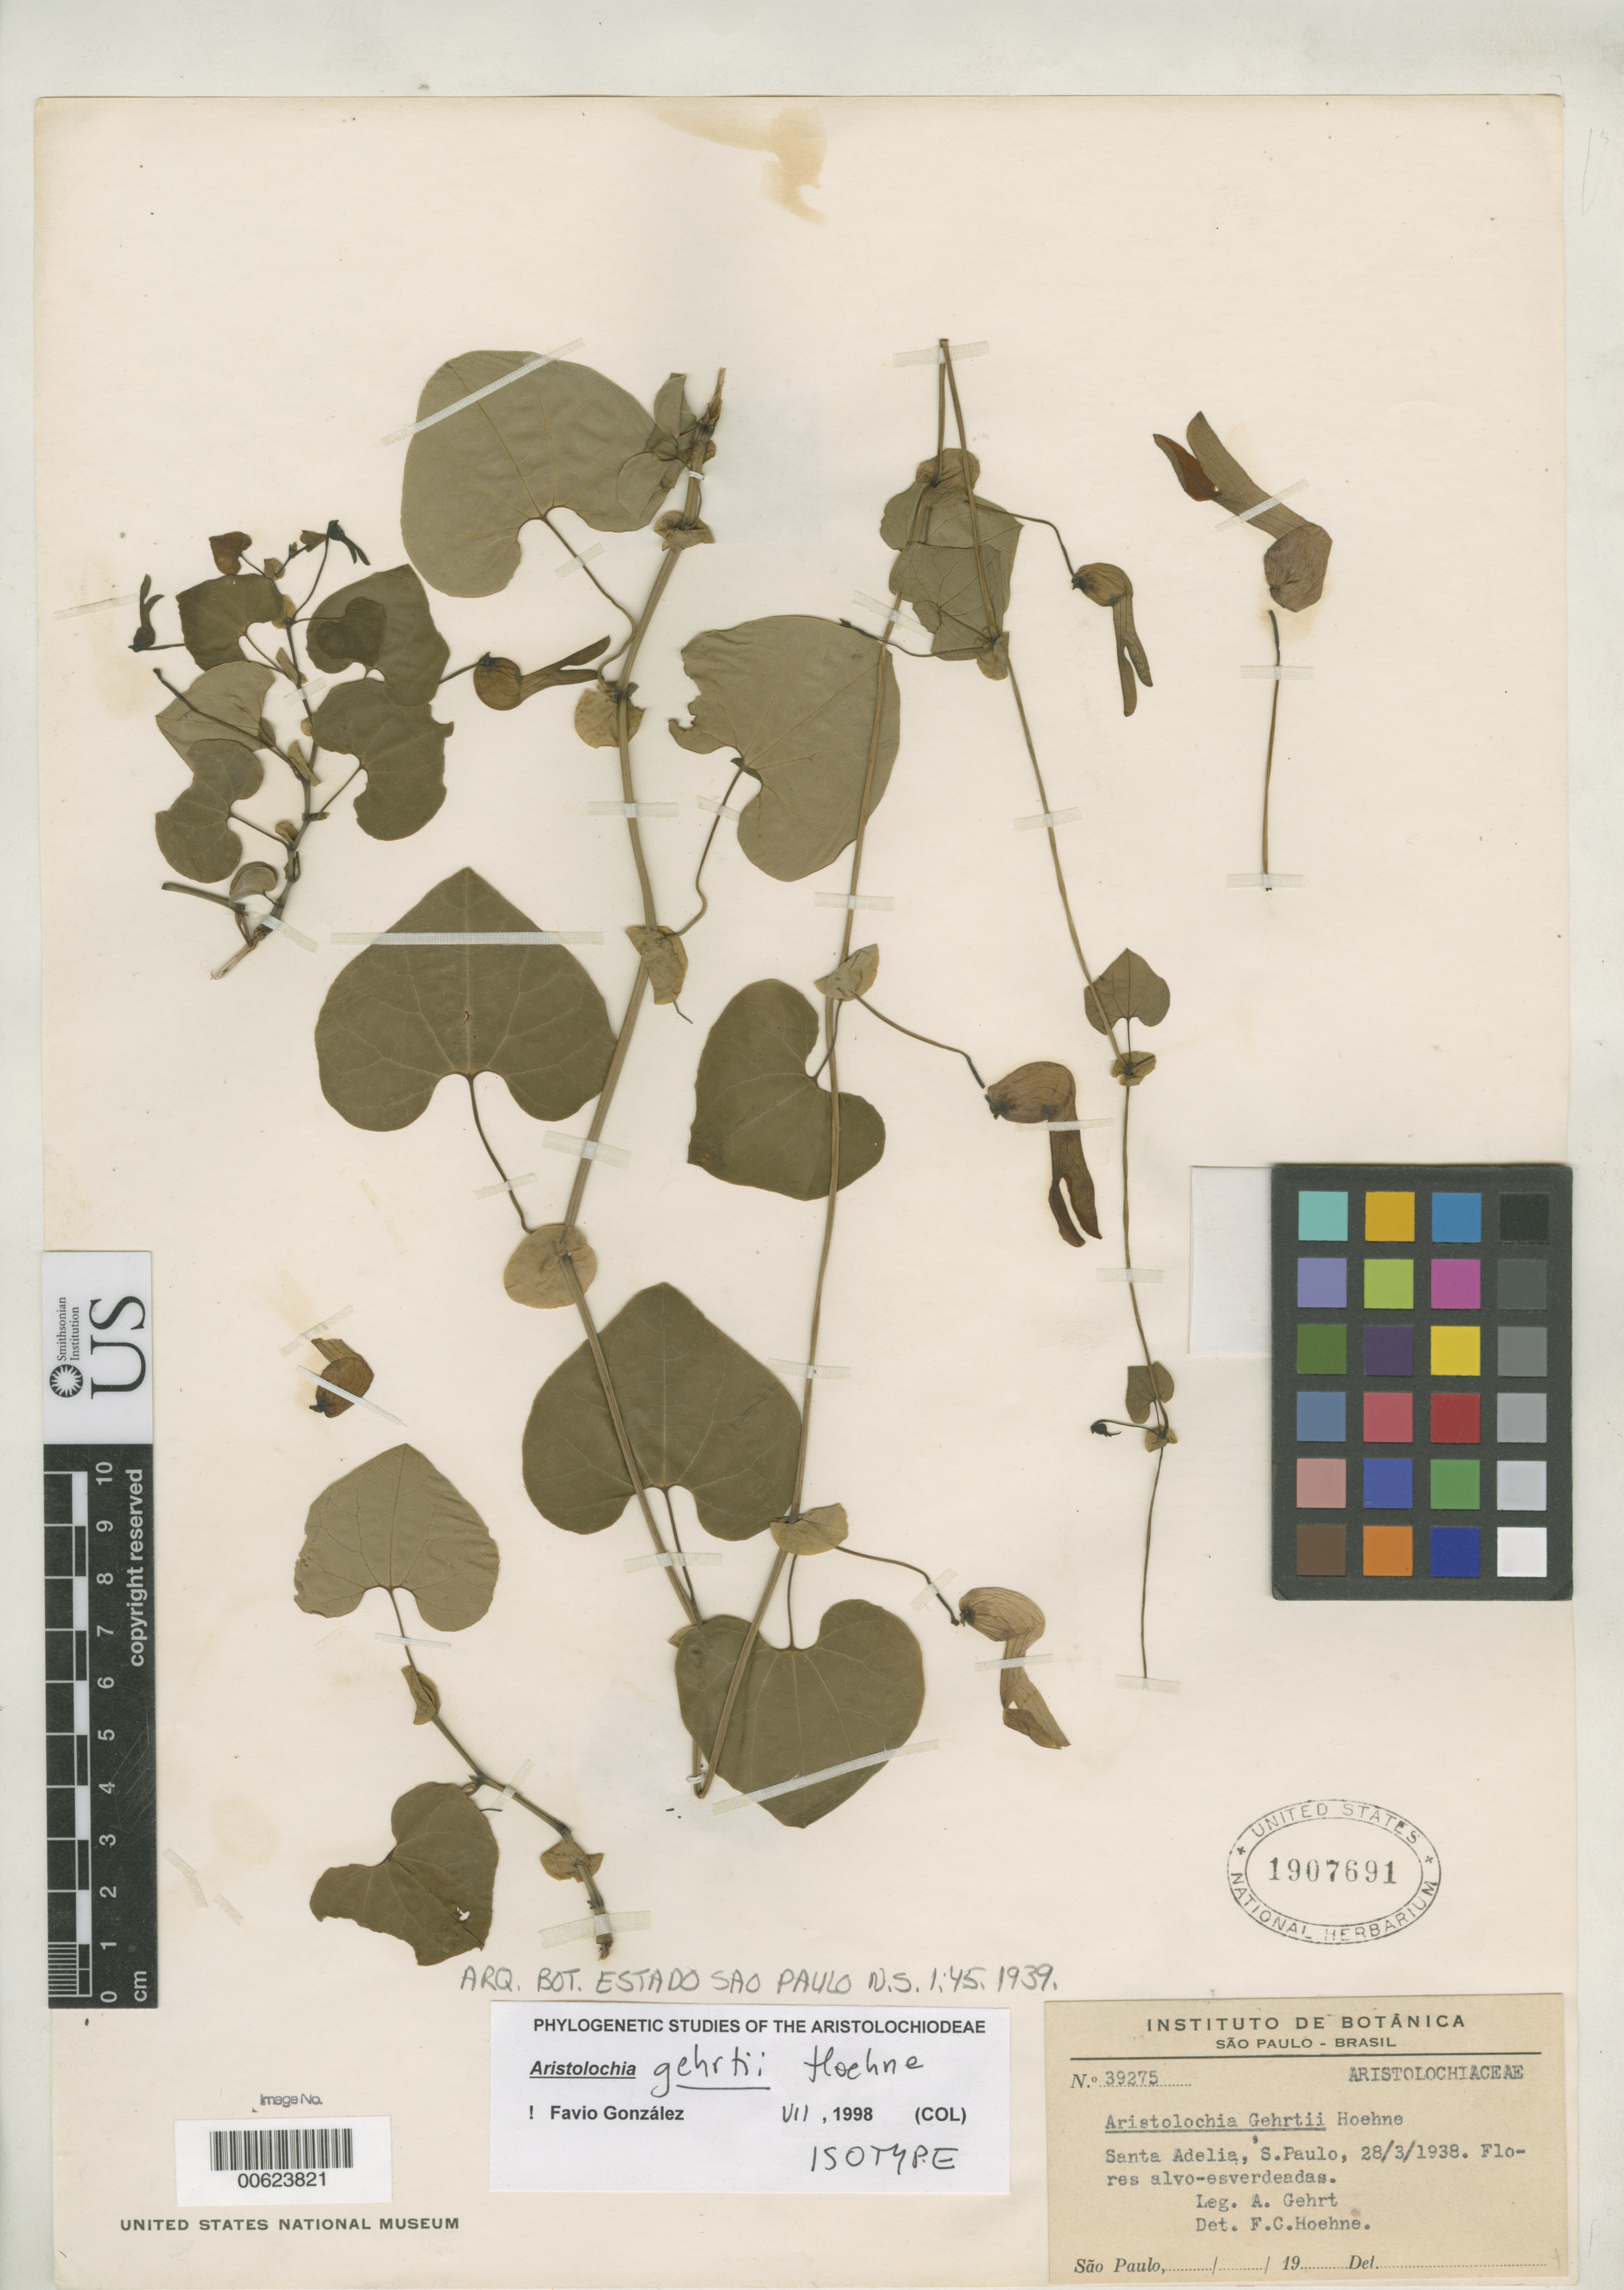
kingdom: Plantae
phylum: Tracheophyta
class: Magnoliopsida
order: Piperales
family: Aristolochiaceae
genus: Aristolochia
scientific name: Aristolochia gehrtii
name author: Hoehne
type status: Isotype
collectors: A. Gehrt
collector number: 39275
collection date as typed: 28 Mar 1938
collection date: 1938-03-28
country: Brazil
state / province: São Paulo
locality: Santa Adelia.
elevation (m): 1030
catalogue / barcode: US 1907691